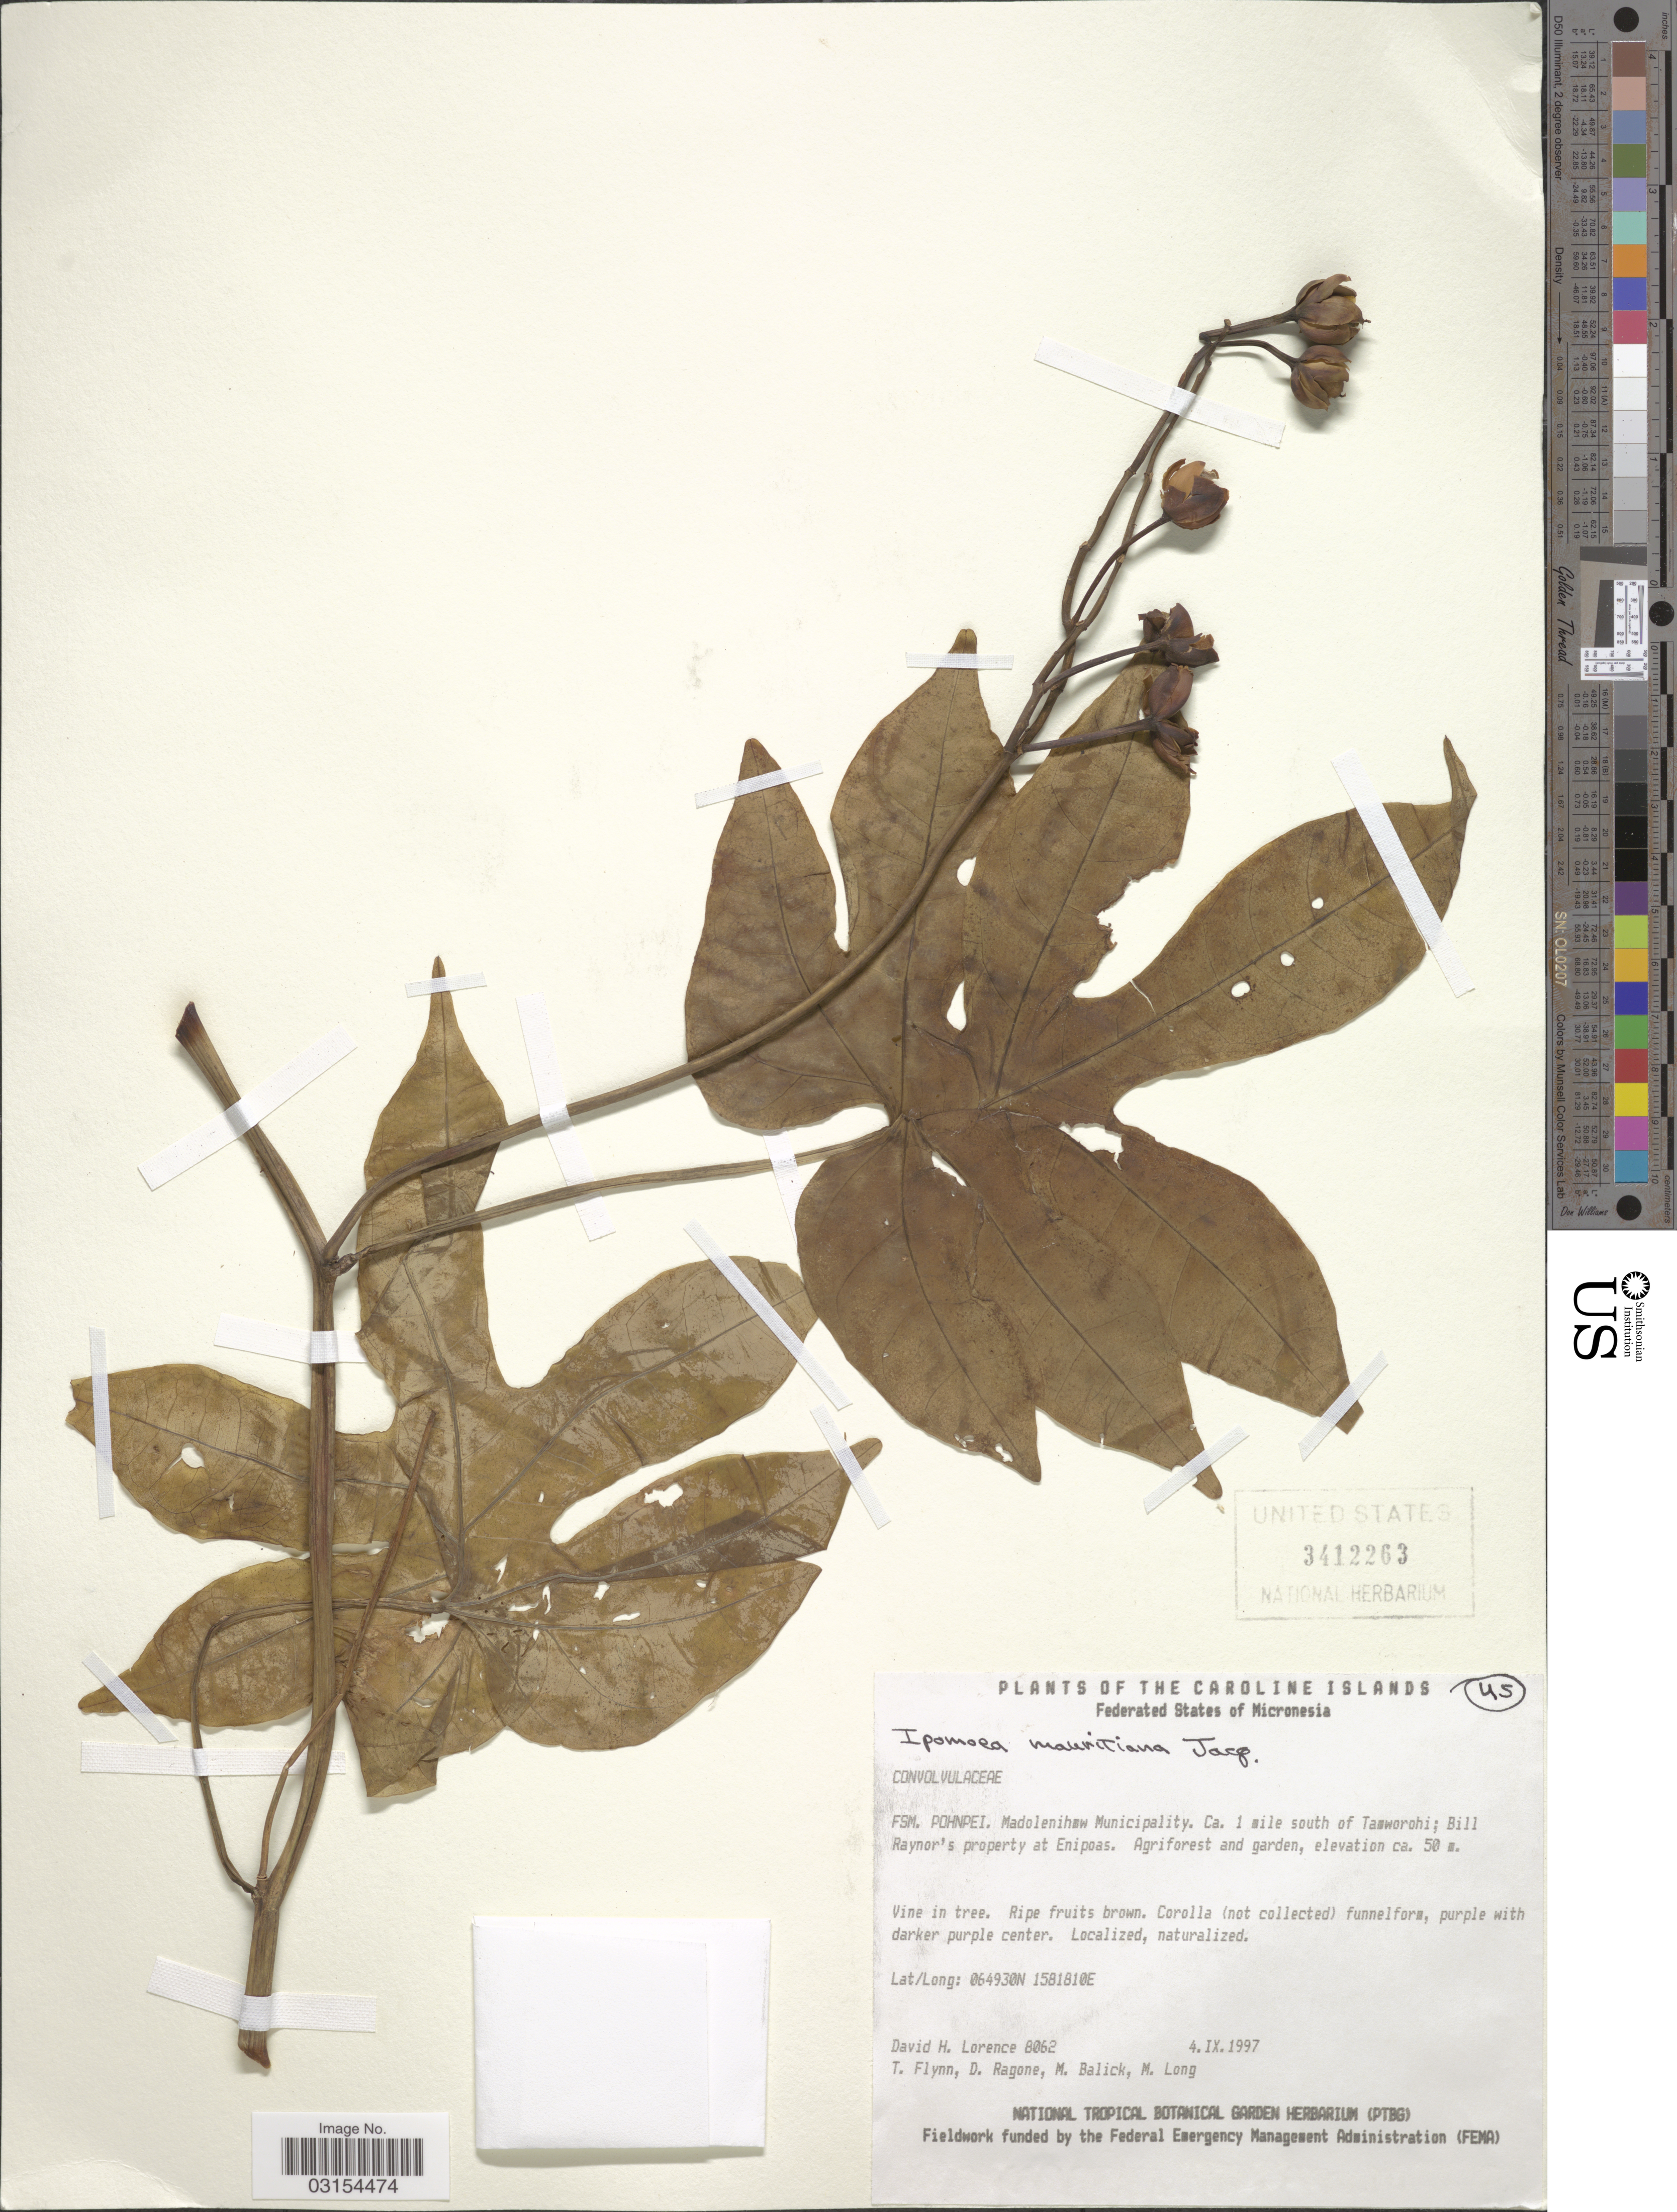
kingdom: Plantae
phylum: Tracheophyta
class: Magnoliopsida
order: Solanales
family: Convolvulaceae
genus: Ipomoea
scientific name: Ipomoea mauritiana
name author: Jacq.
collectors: D. Lorence, T. Flynn, D. Ragone, M. Balick & M. Long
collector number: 8062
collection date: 1997-09-04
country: Micronesia, Federated States of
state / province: Pohnpei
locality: Caroline Islands. Pohnpei. Madolenih [illegible text]w Municipality. Ca. 1 mile south of Tamworohi; Bill Raynor's property at Enipoas.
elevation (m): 50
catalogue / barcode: US 3412263